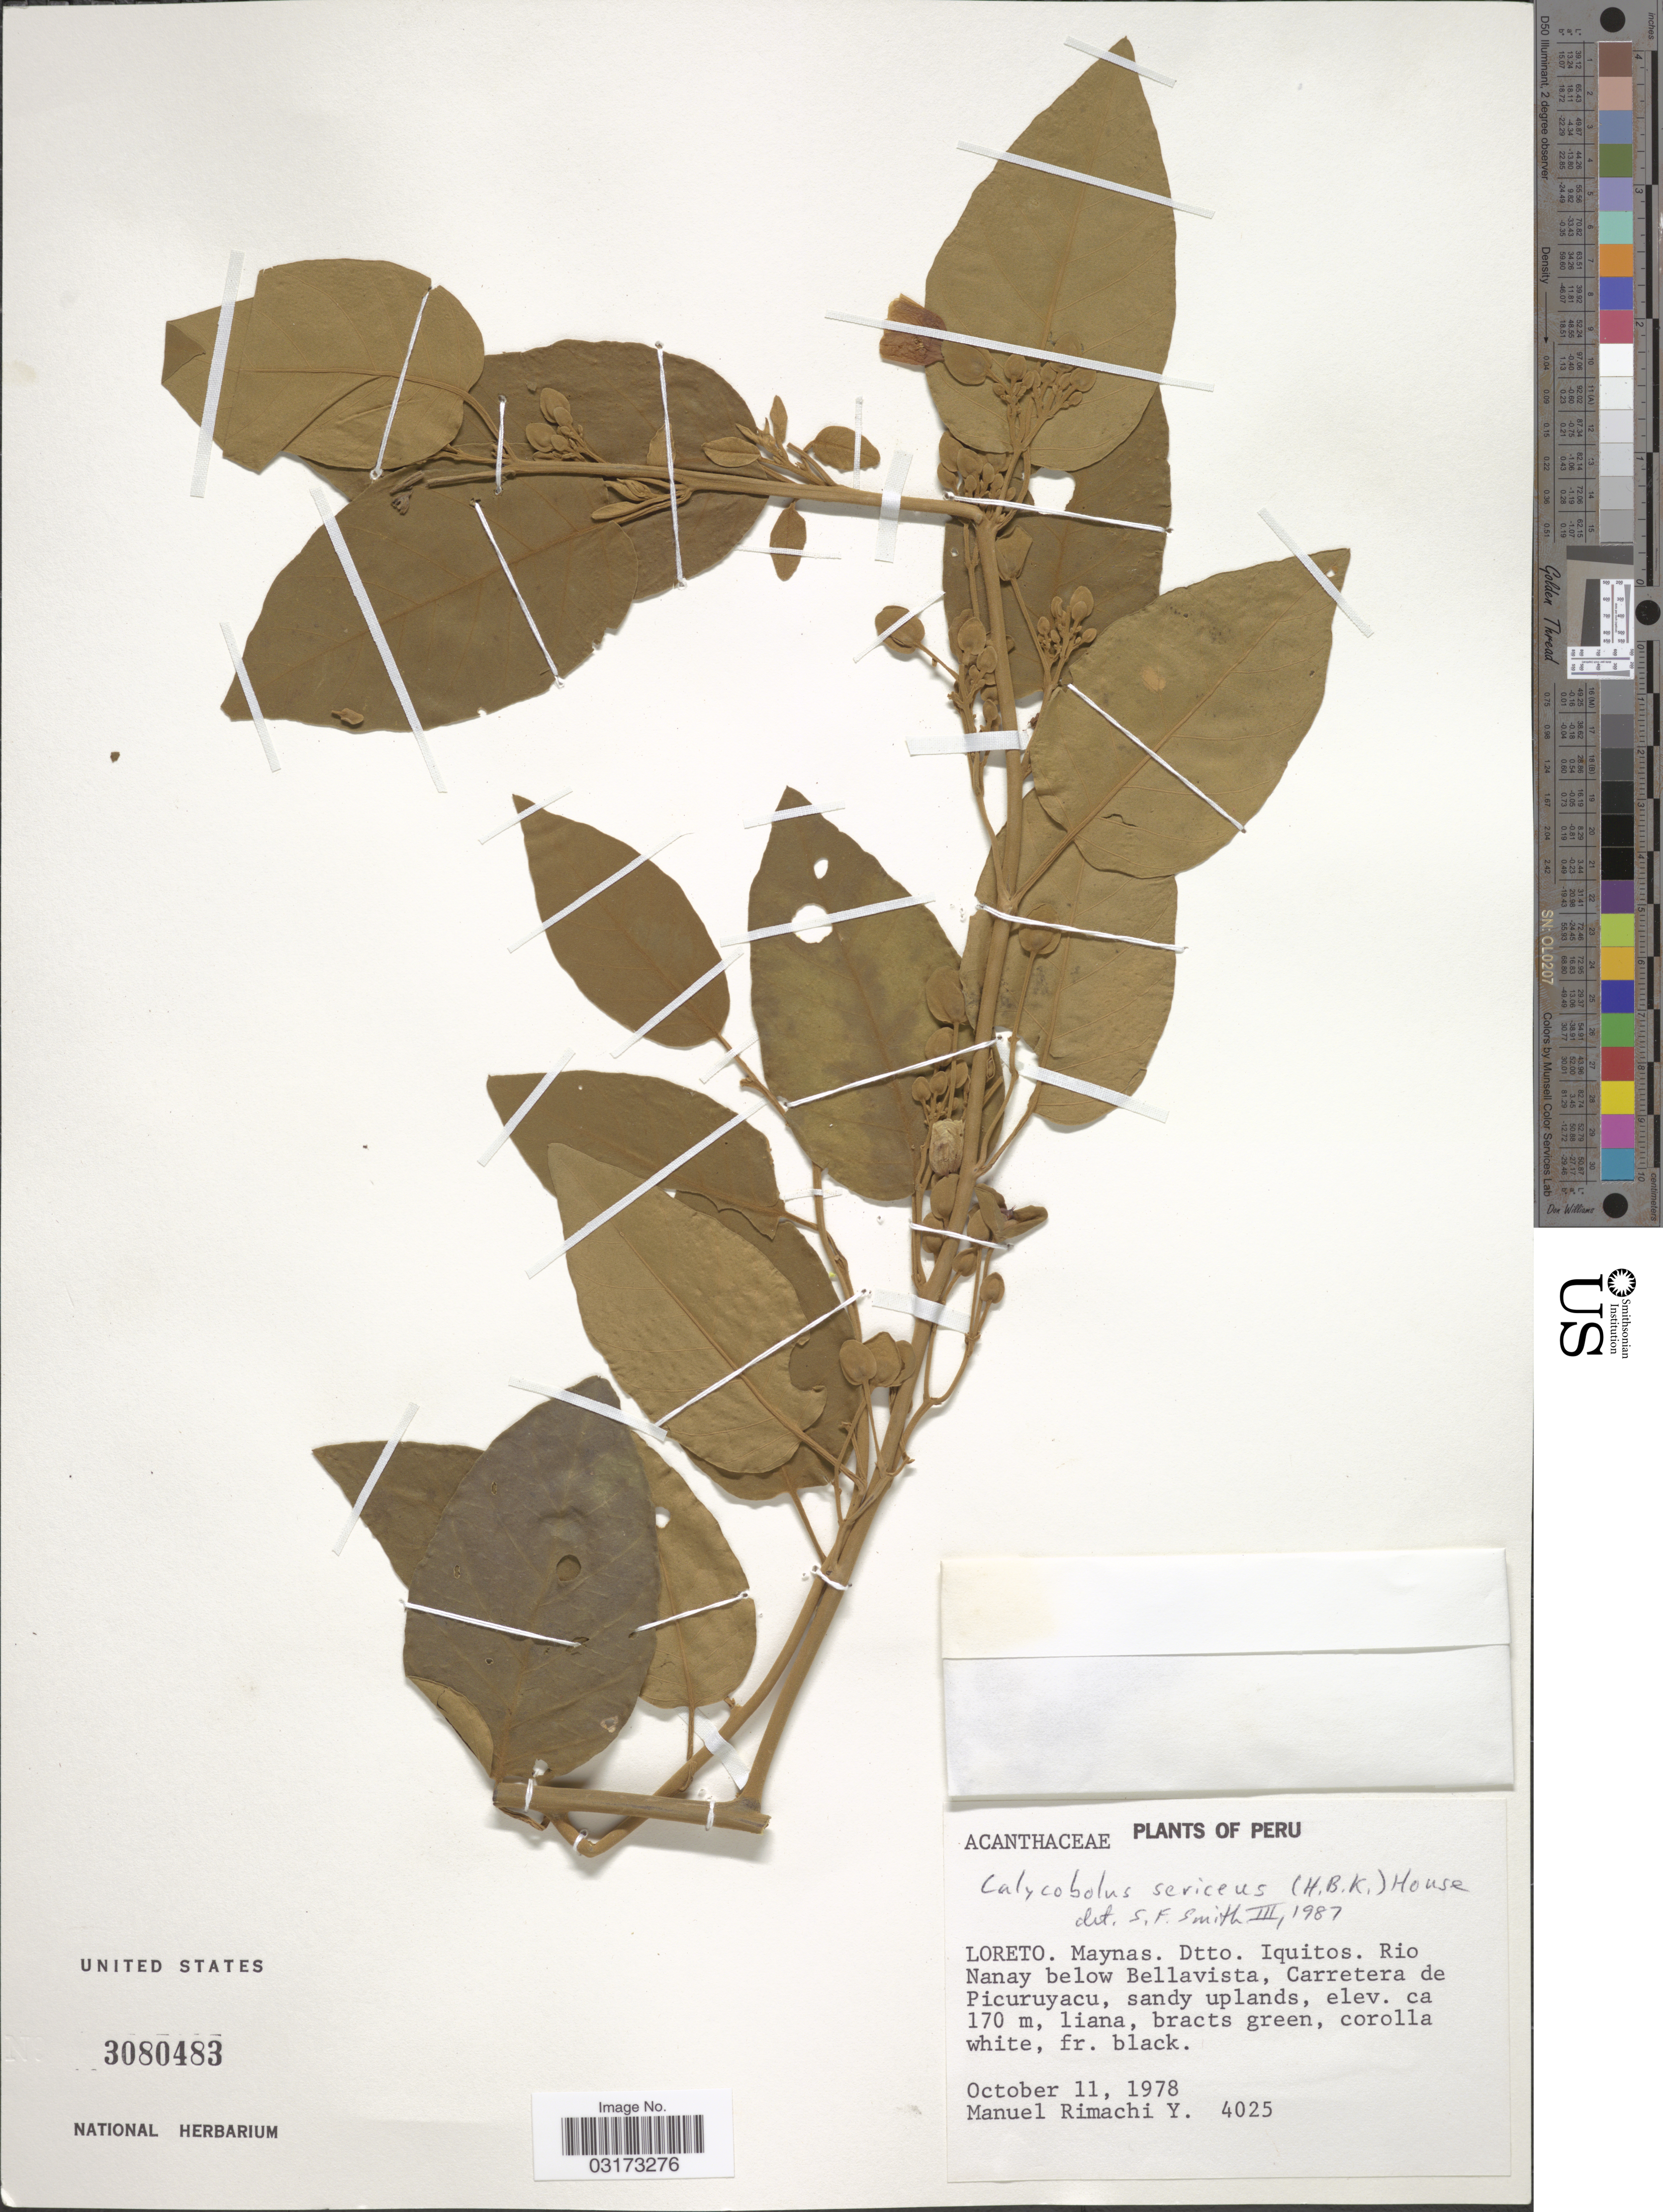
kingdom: Plantae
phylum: Tracheophyta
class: Magnoliopsida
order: Solanales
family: Convolvulaceae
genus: Calycobolus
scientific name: Calycobolus sericeus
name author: (Kunth) House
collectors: M. Rimachi Y.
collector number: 4025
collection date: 1978-10-11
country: Peru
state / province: Loreto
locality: Maynas. Dtto. Iquitos. Rio Nanay below Bellavista, Carretera de Picuruyacu.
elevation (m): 170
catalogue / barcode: US 3080483